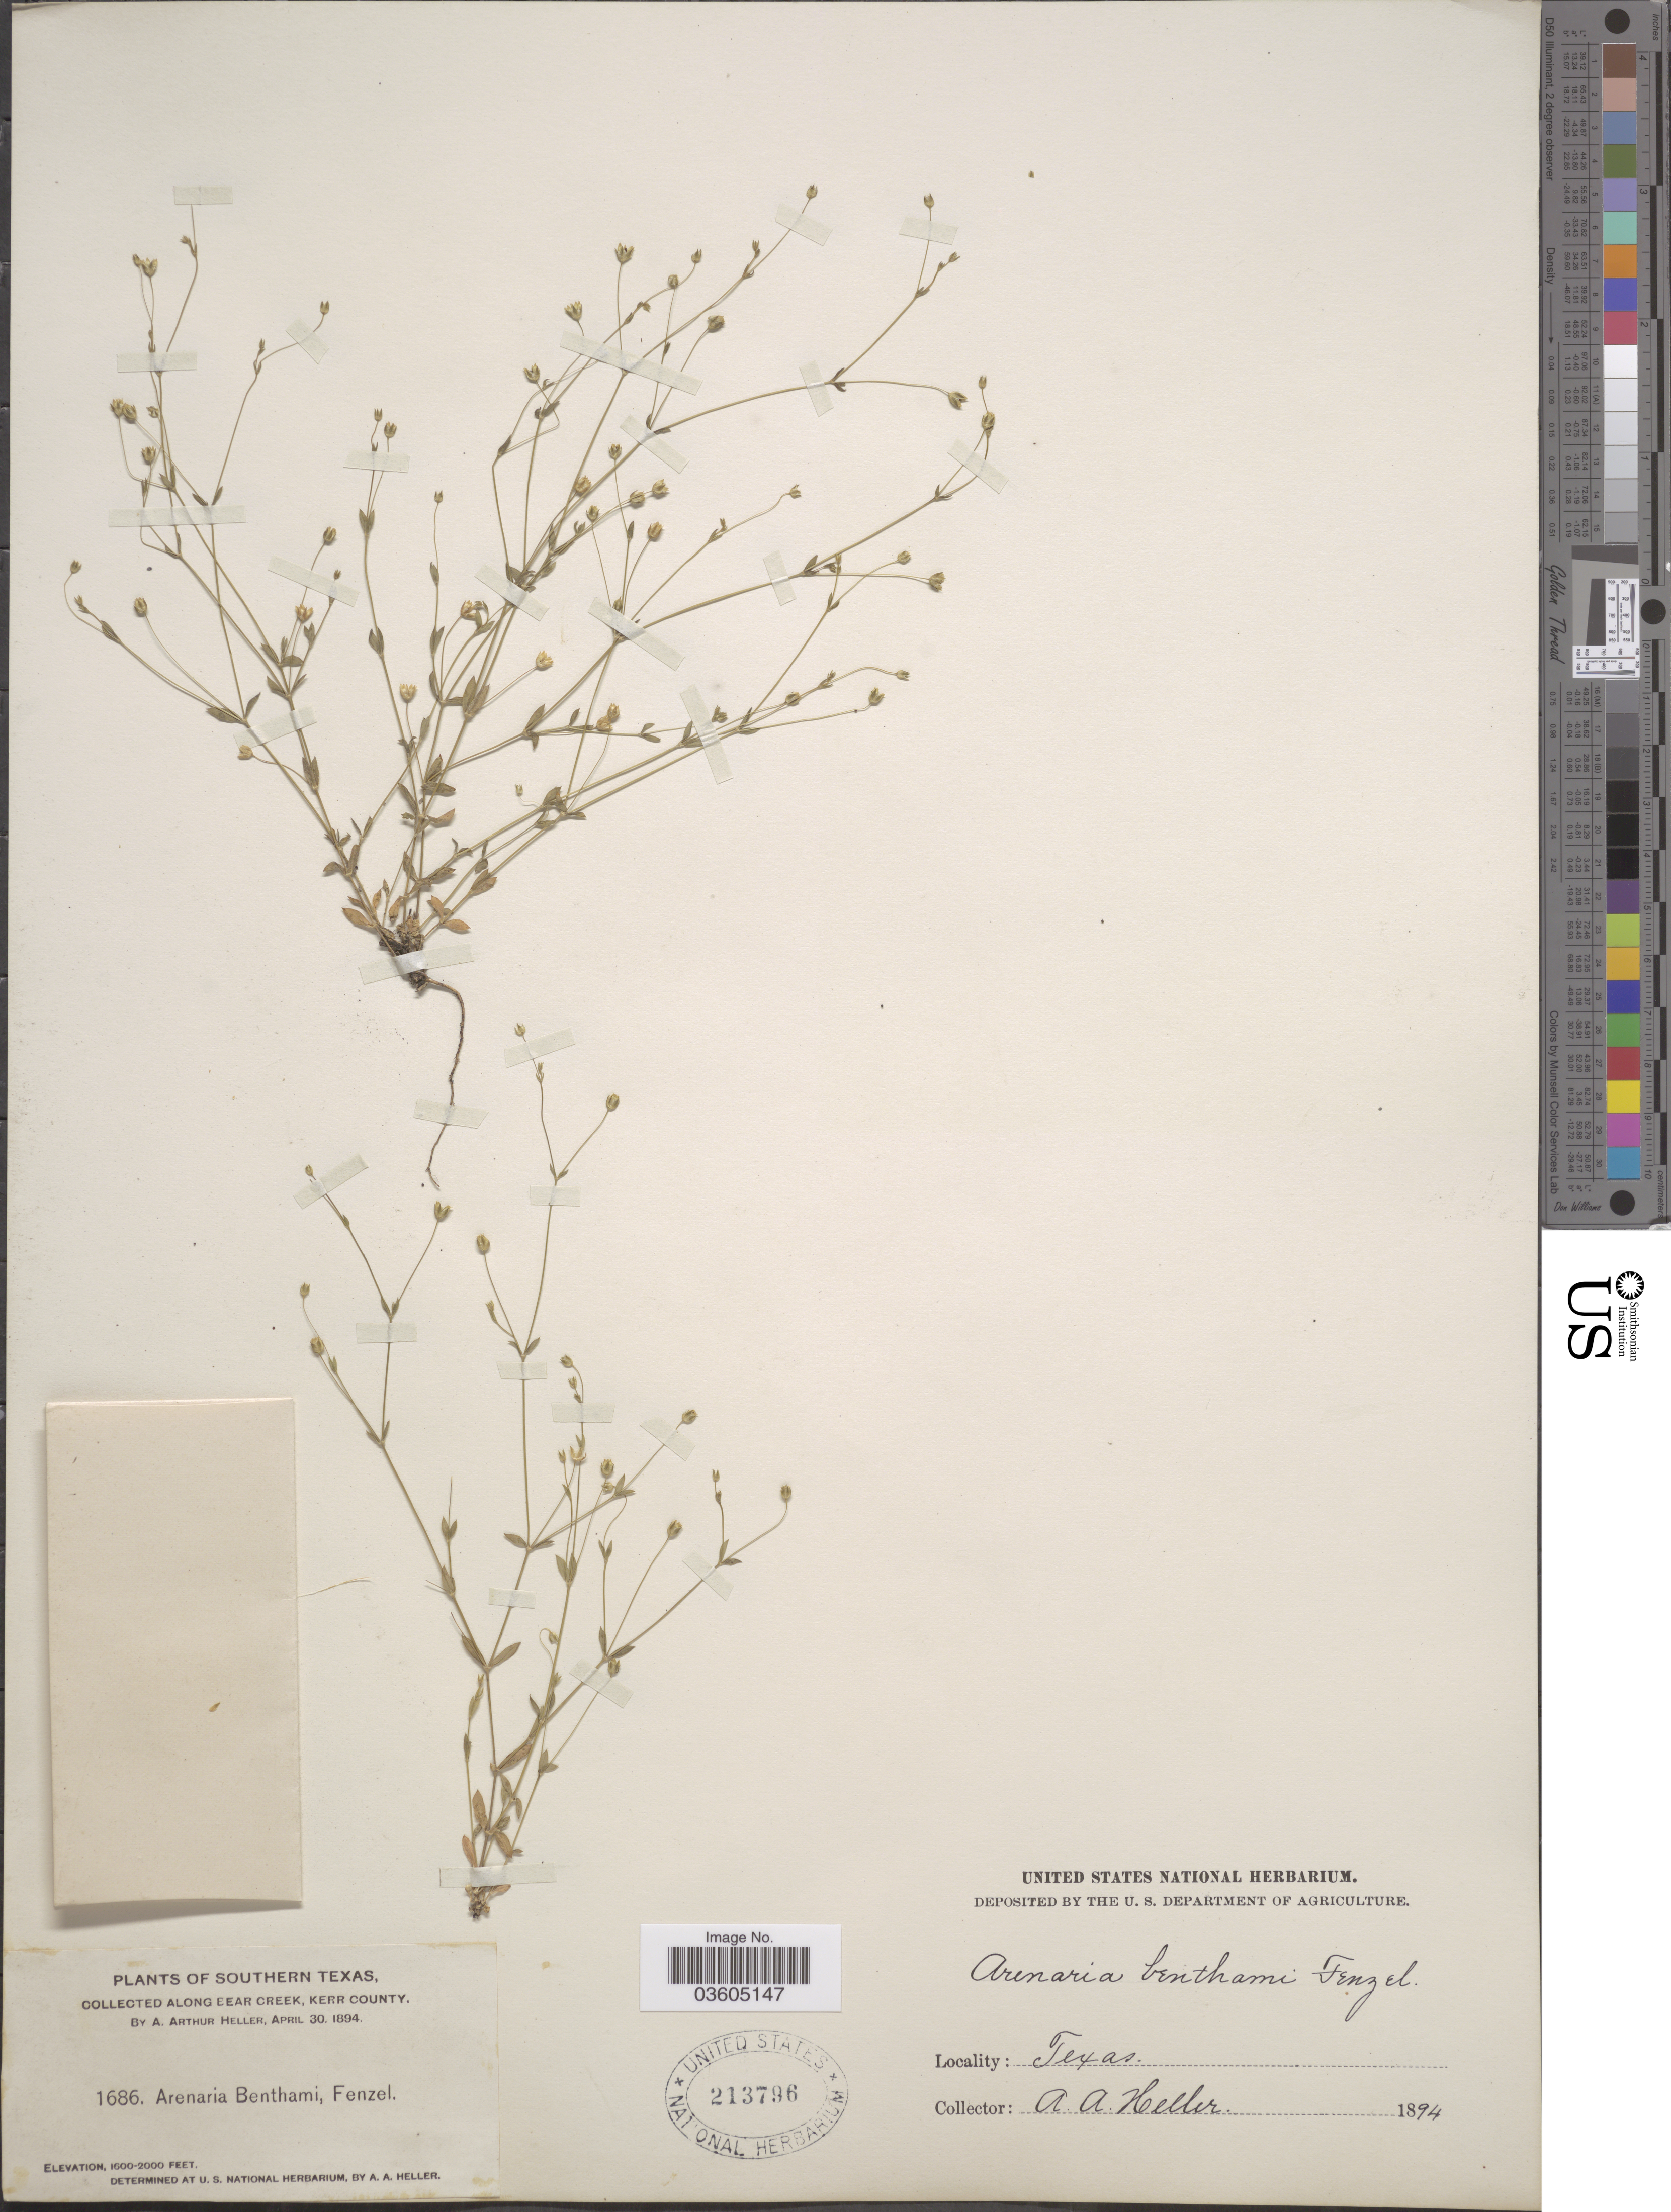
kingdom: Plantae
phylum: Tracheophyta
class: Magnoliopsida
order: Caryophyllales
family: Caryophyllaceae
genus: Arenaria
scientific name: Arenaria benthamii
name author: Fenzl ex Torr. & A. Gray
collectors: A. A. Heller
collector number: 1686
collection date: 1894-04-30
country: United States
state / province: Texas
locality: Southern Texas. Along Bear Creek, Kerr County.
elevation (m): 488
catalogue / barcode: US 213796